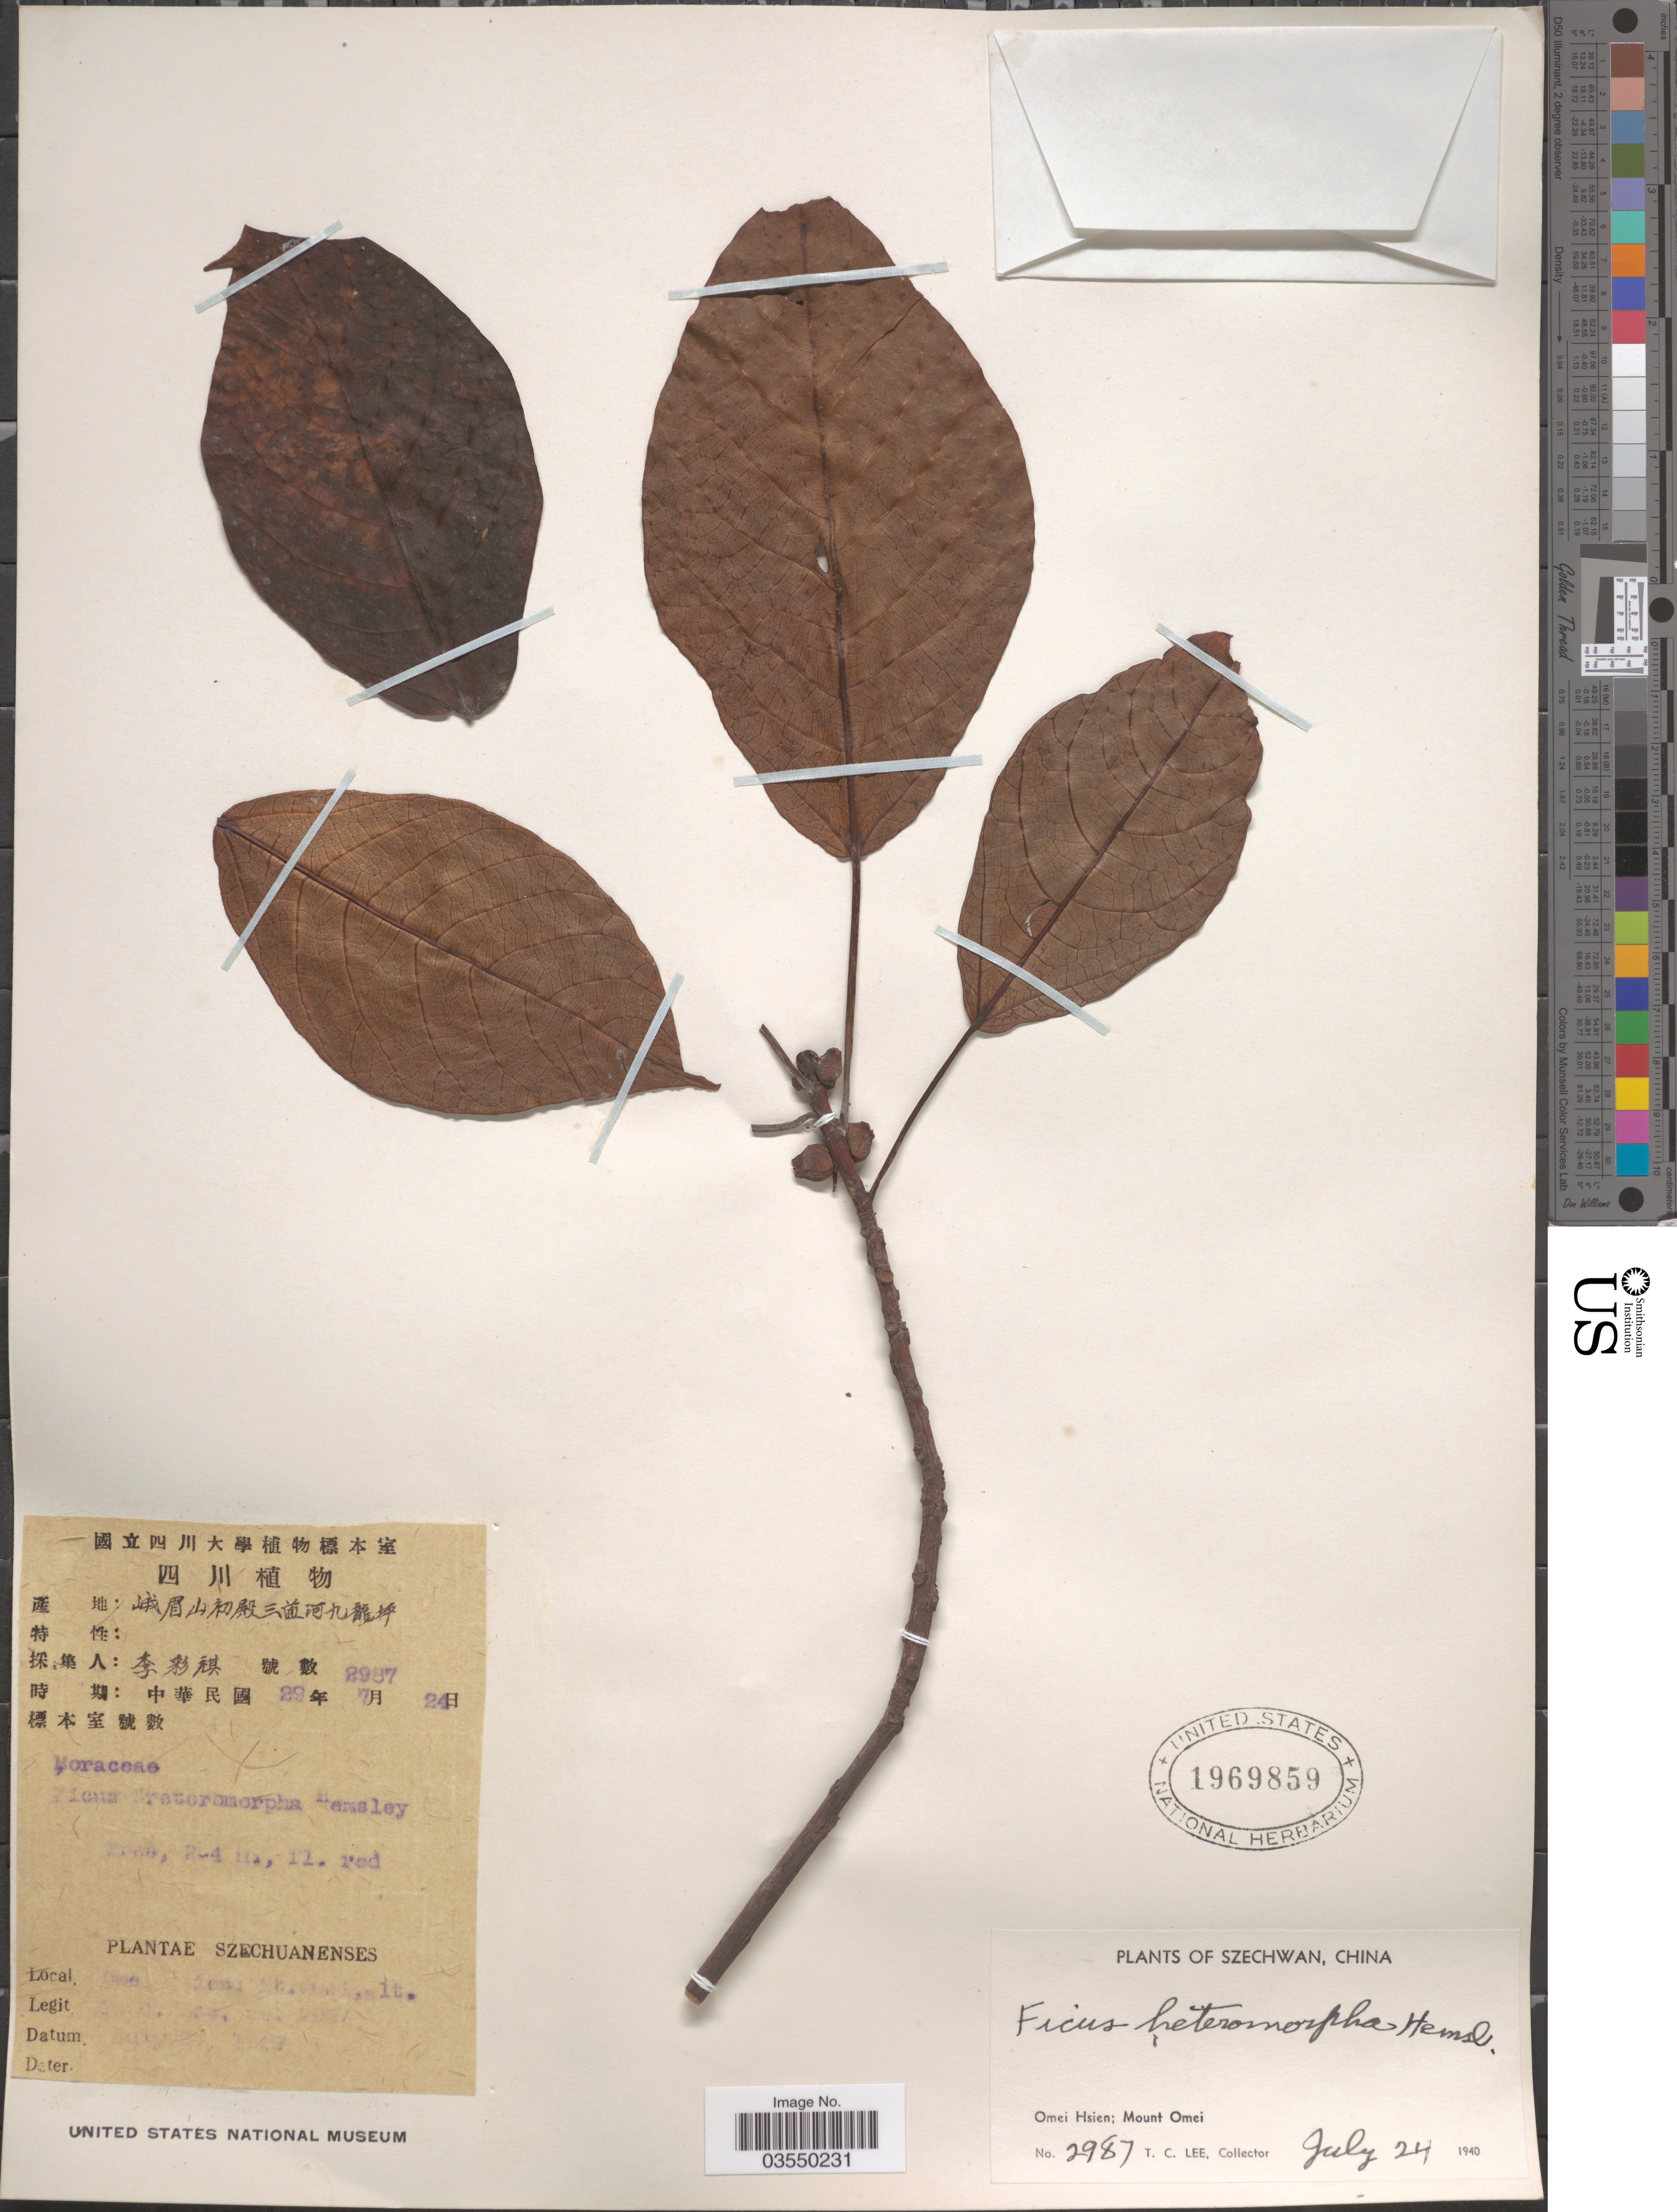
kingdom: Plantae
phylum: Tracheophyta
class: Magnoliopsida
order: Rosales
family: Moraceae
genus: Ficus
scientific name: Ficus heteromorpha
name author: Hemsl.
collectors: T. Lee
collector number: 2987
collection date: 1940-07-24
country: China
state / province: Sichuan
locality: Szechwan. Omei Hsien; Mount Omei.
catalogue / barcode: US 1969859